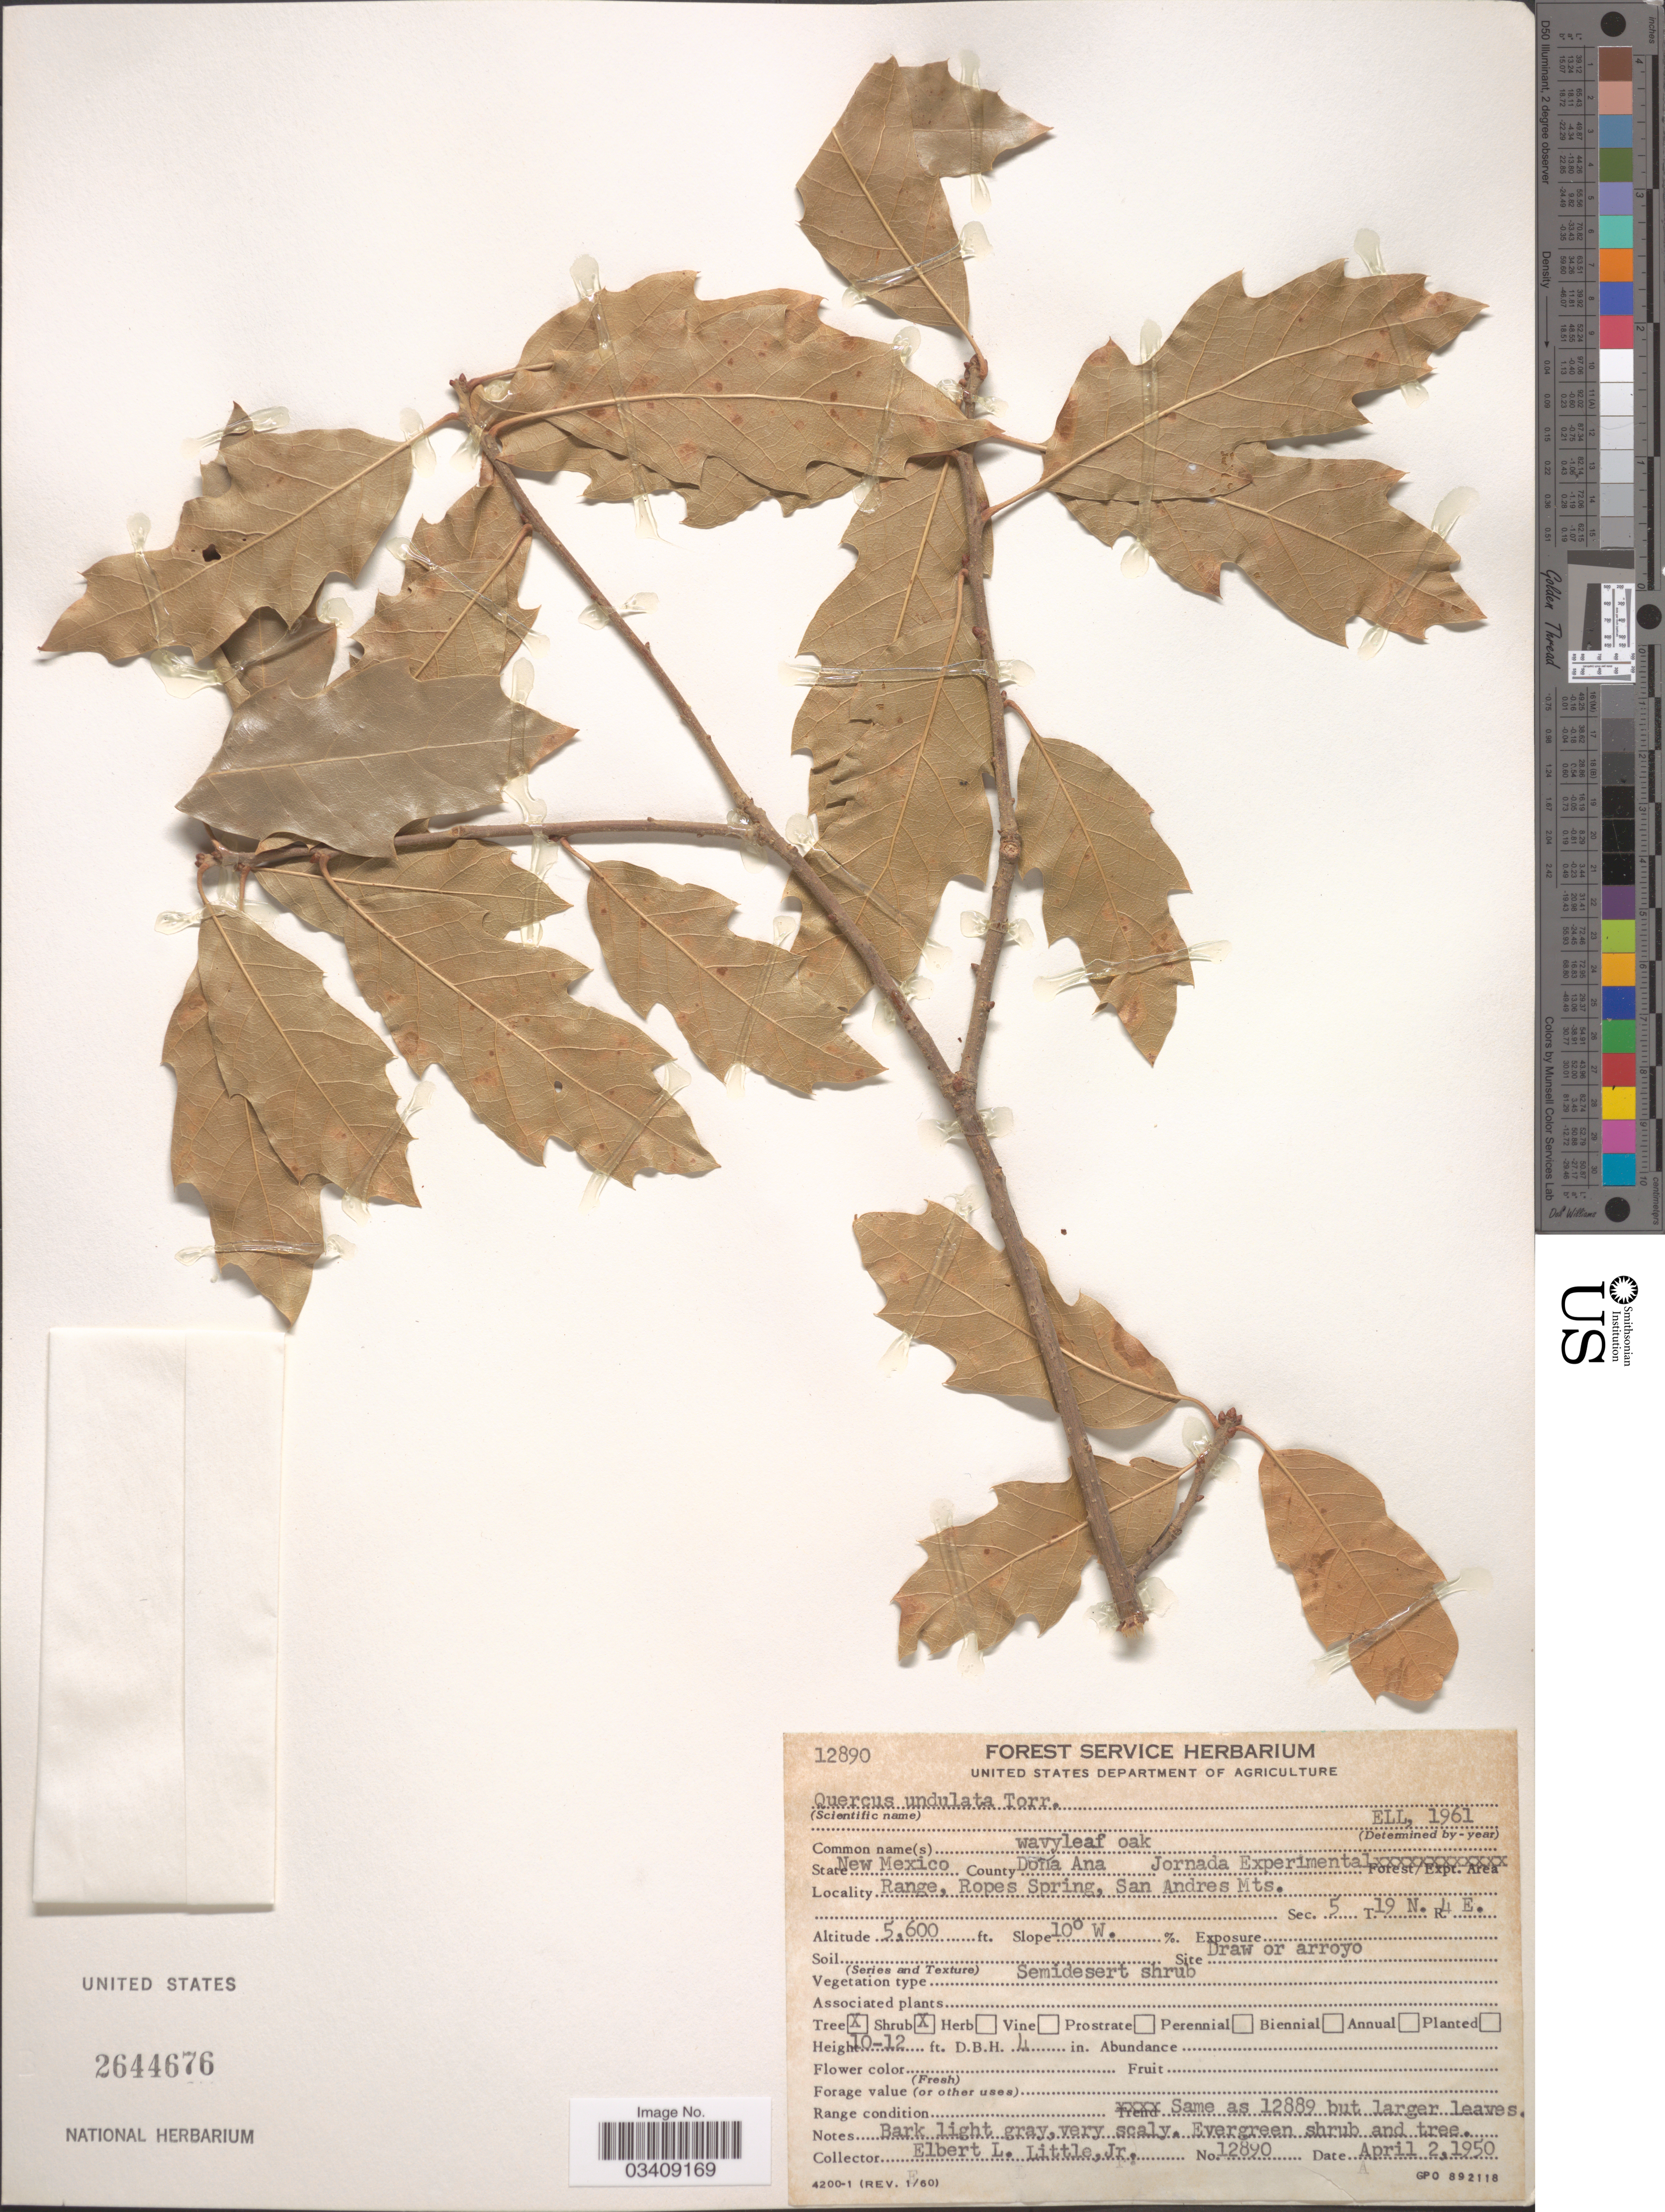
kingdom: Plantae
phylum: Tracheophyta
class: Magnoliopsida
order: Fagales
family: Fagaceae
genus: Quercus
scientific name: Quercus undulata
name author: Torr.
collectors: E. L. Little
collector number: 12890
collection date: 1950-04-02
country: United States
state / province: New Mexico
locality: County Doña Ana. Jornada Experimental Range, Ropes Spring, San Andres Mts. Sec. 5 T. 19 N. R. 4 E.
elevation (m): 1707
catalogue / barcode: US 2644676